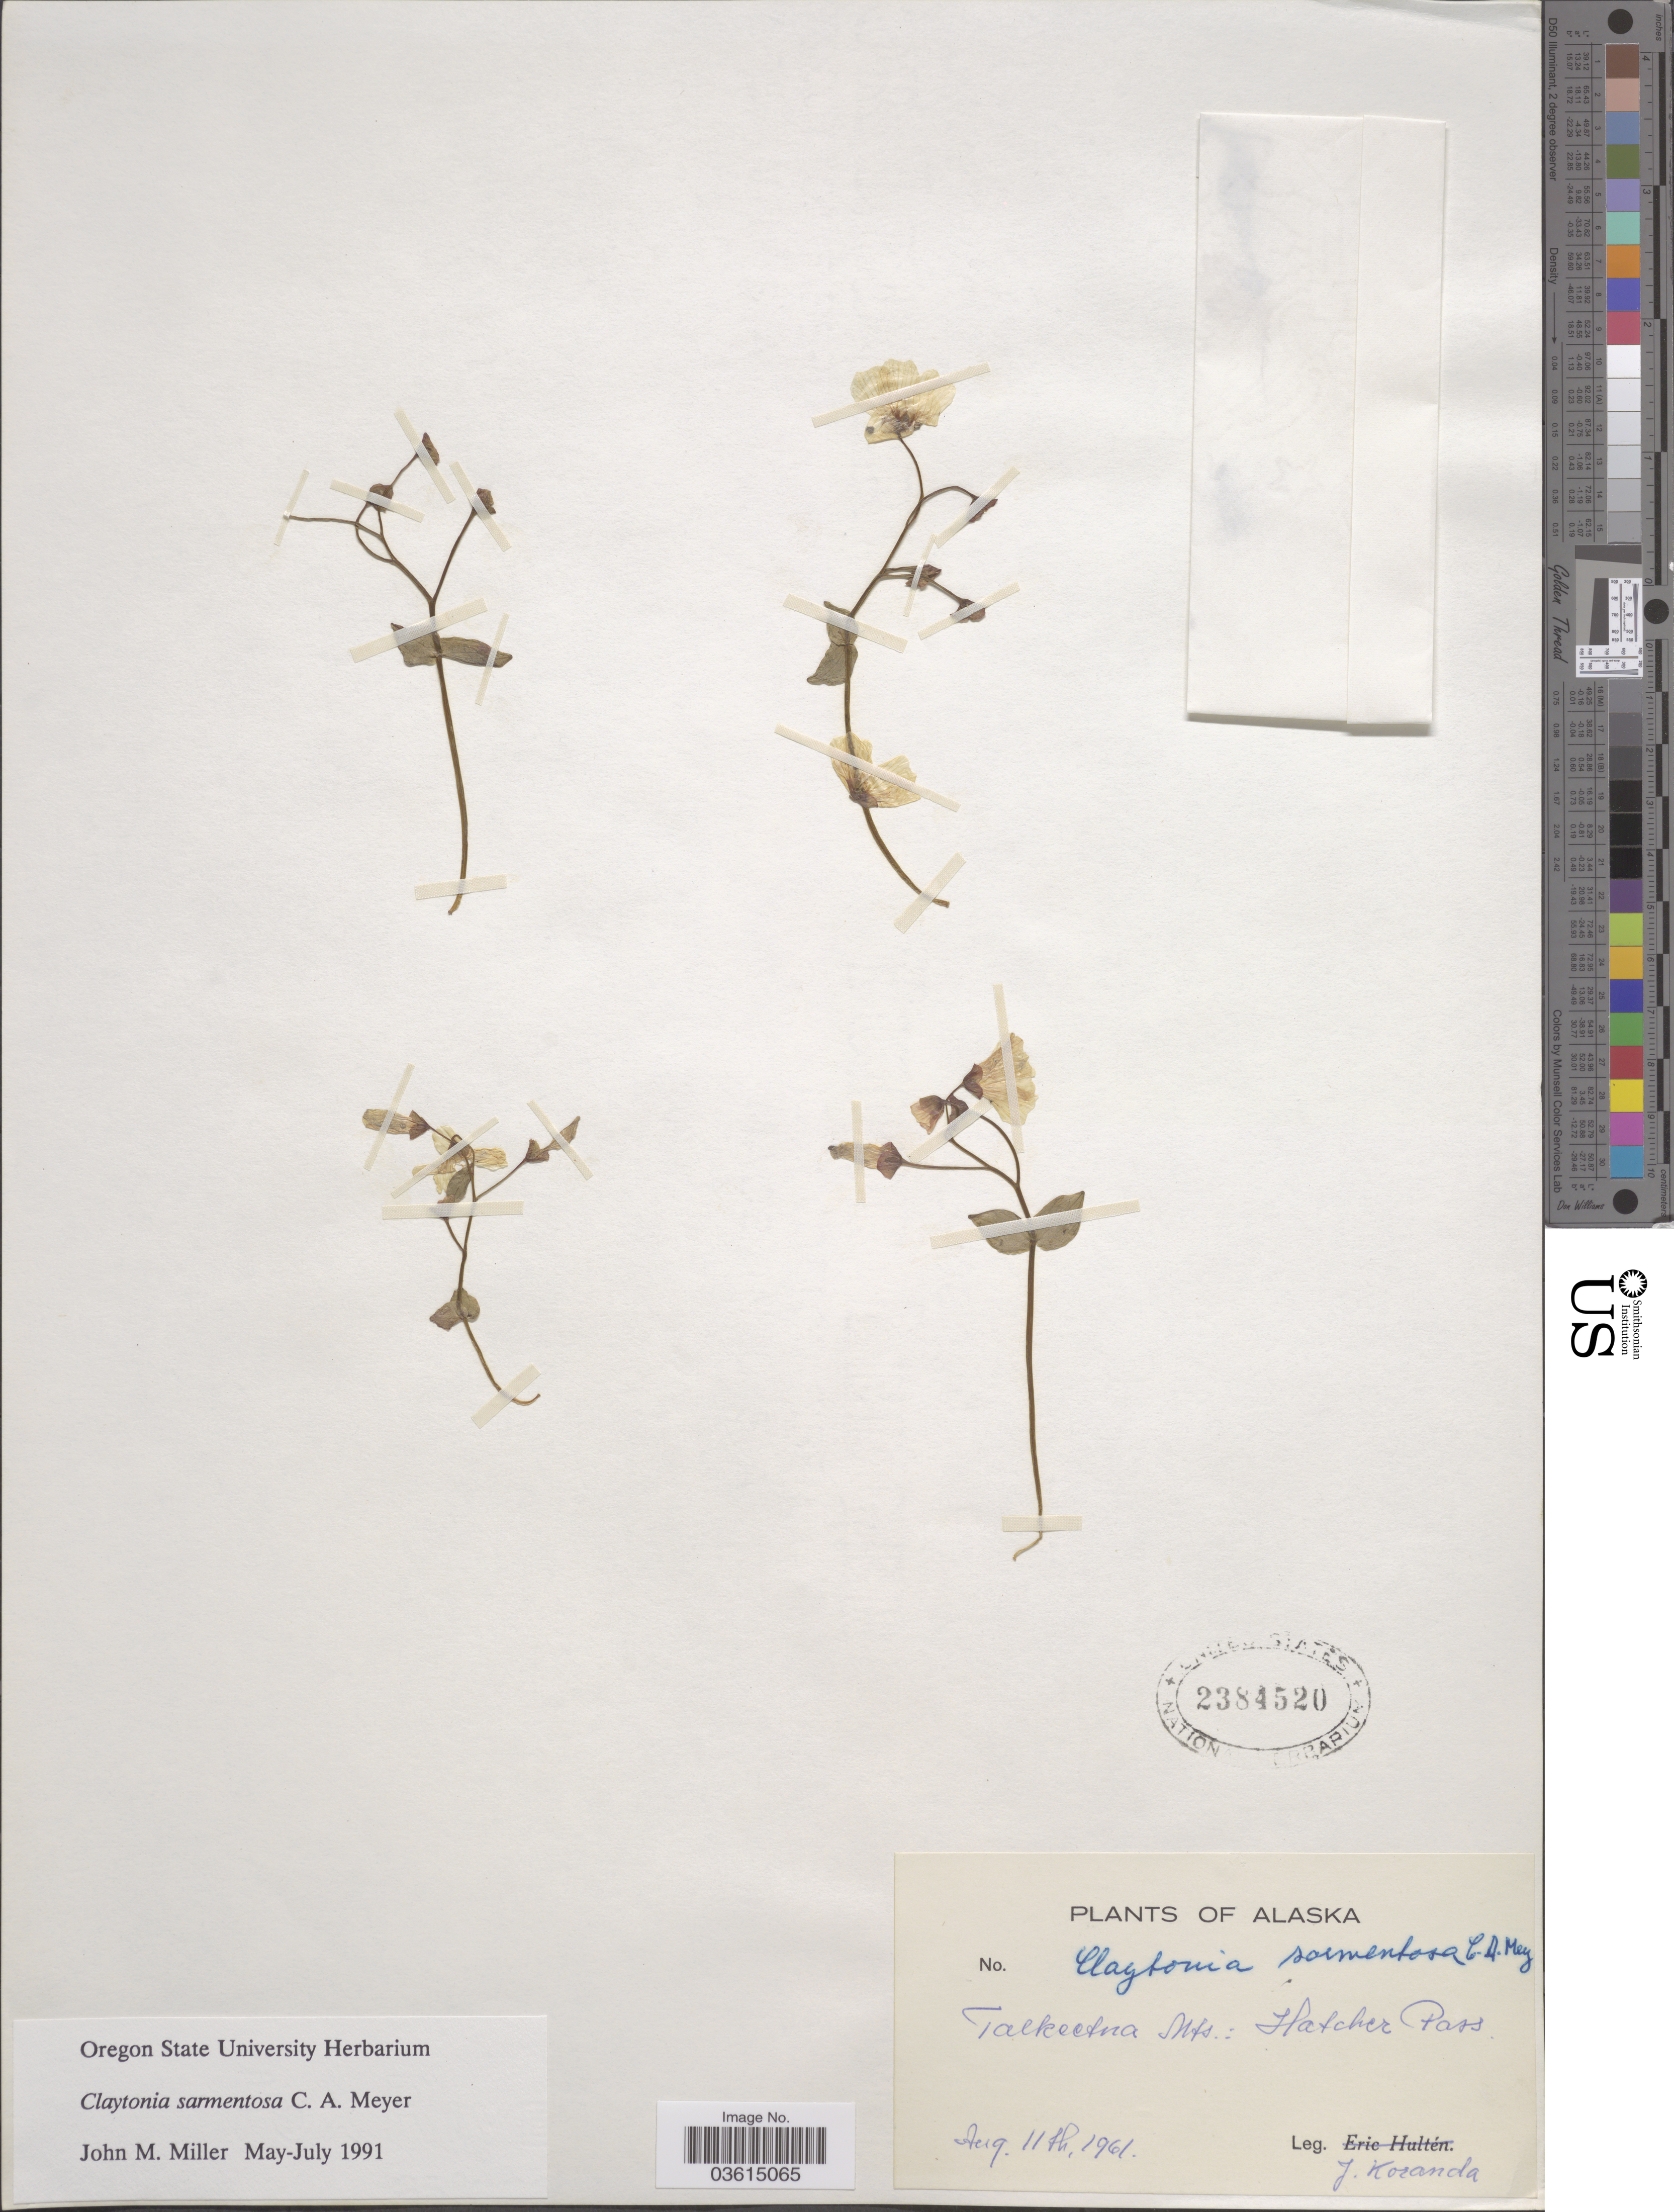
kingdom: Plantae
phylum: Tracheophyta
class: Magnoliopsida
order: Caryophyllales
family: Montiaceae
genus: Claytonia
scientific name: Claytonia sarmentosa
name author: C.A. Mey.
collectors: J. Koranda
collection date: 1961-08-11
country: United States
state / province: Alaska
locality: Talkeetna Mts.: Hatcher Pass.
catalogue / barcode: US 2384520